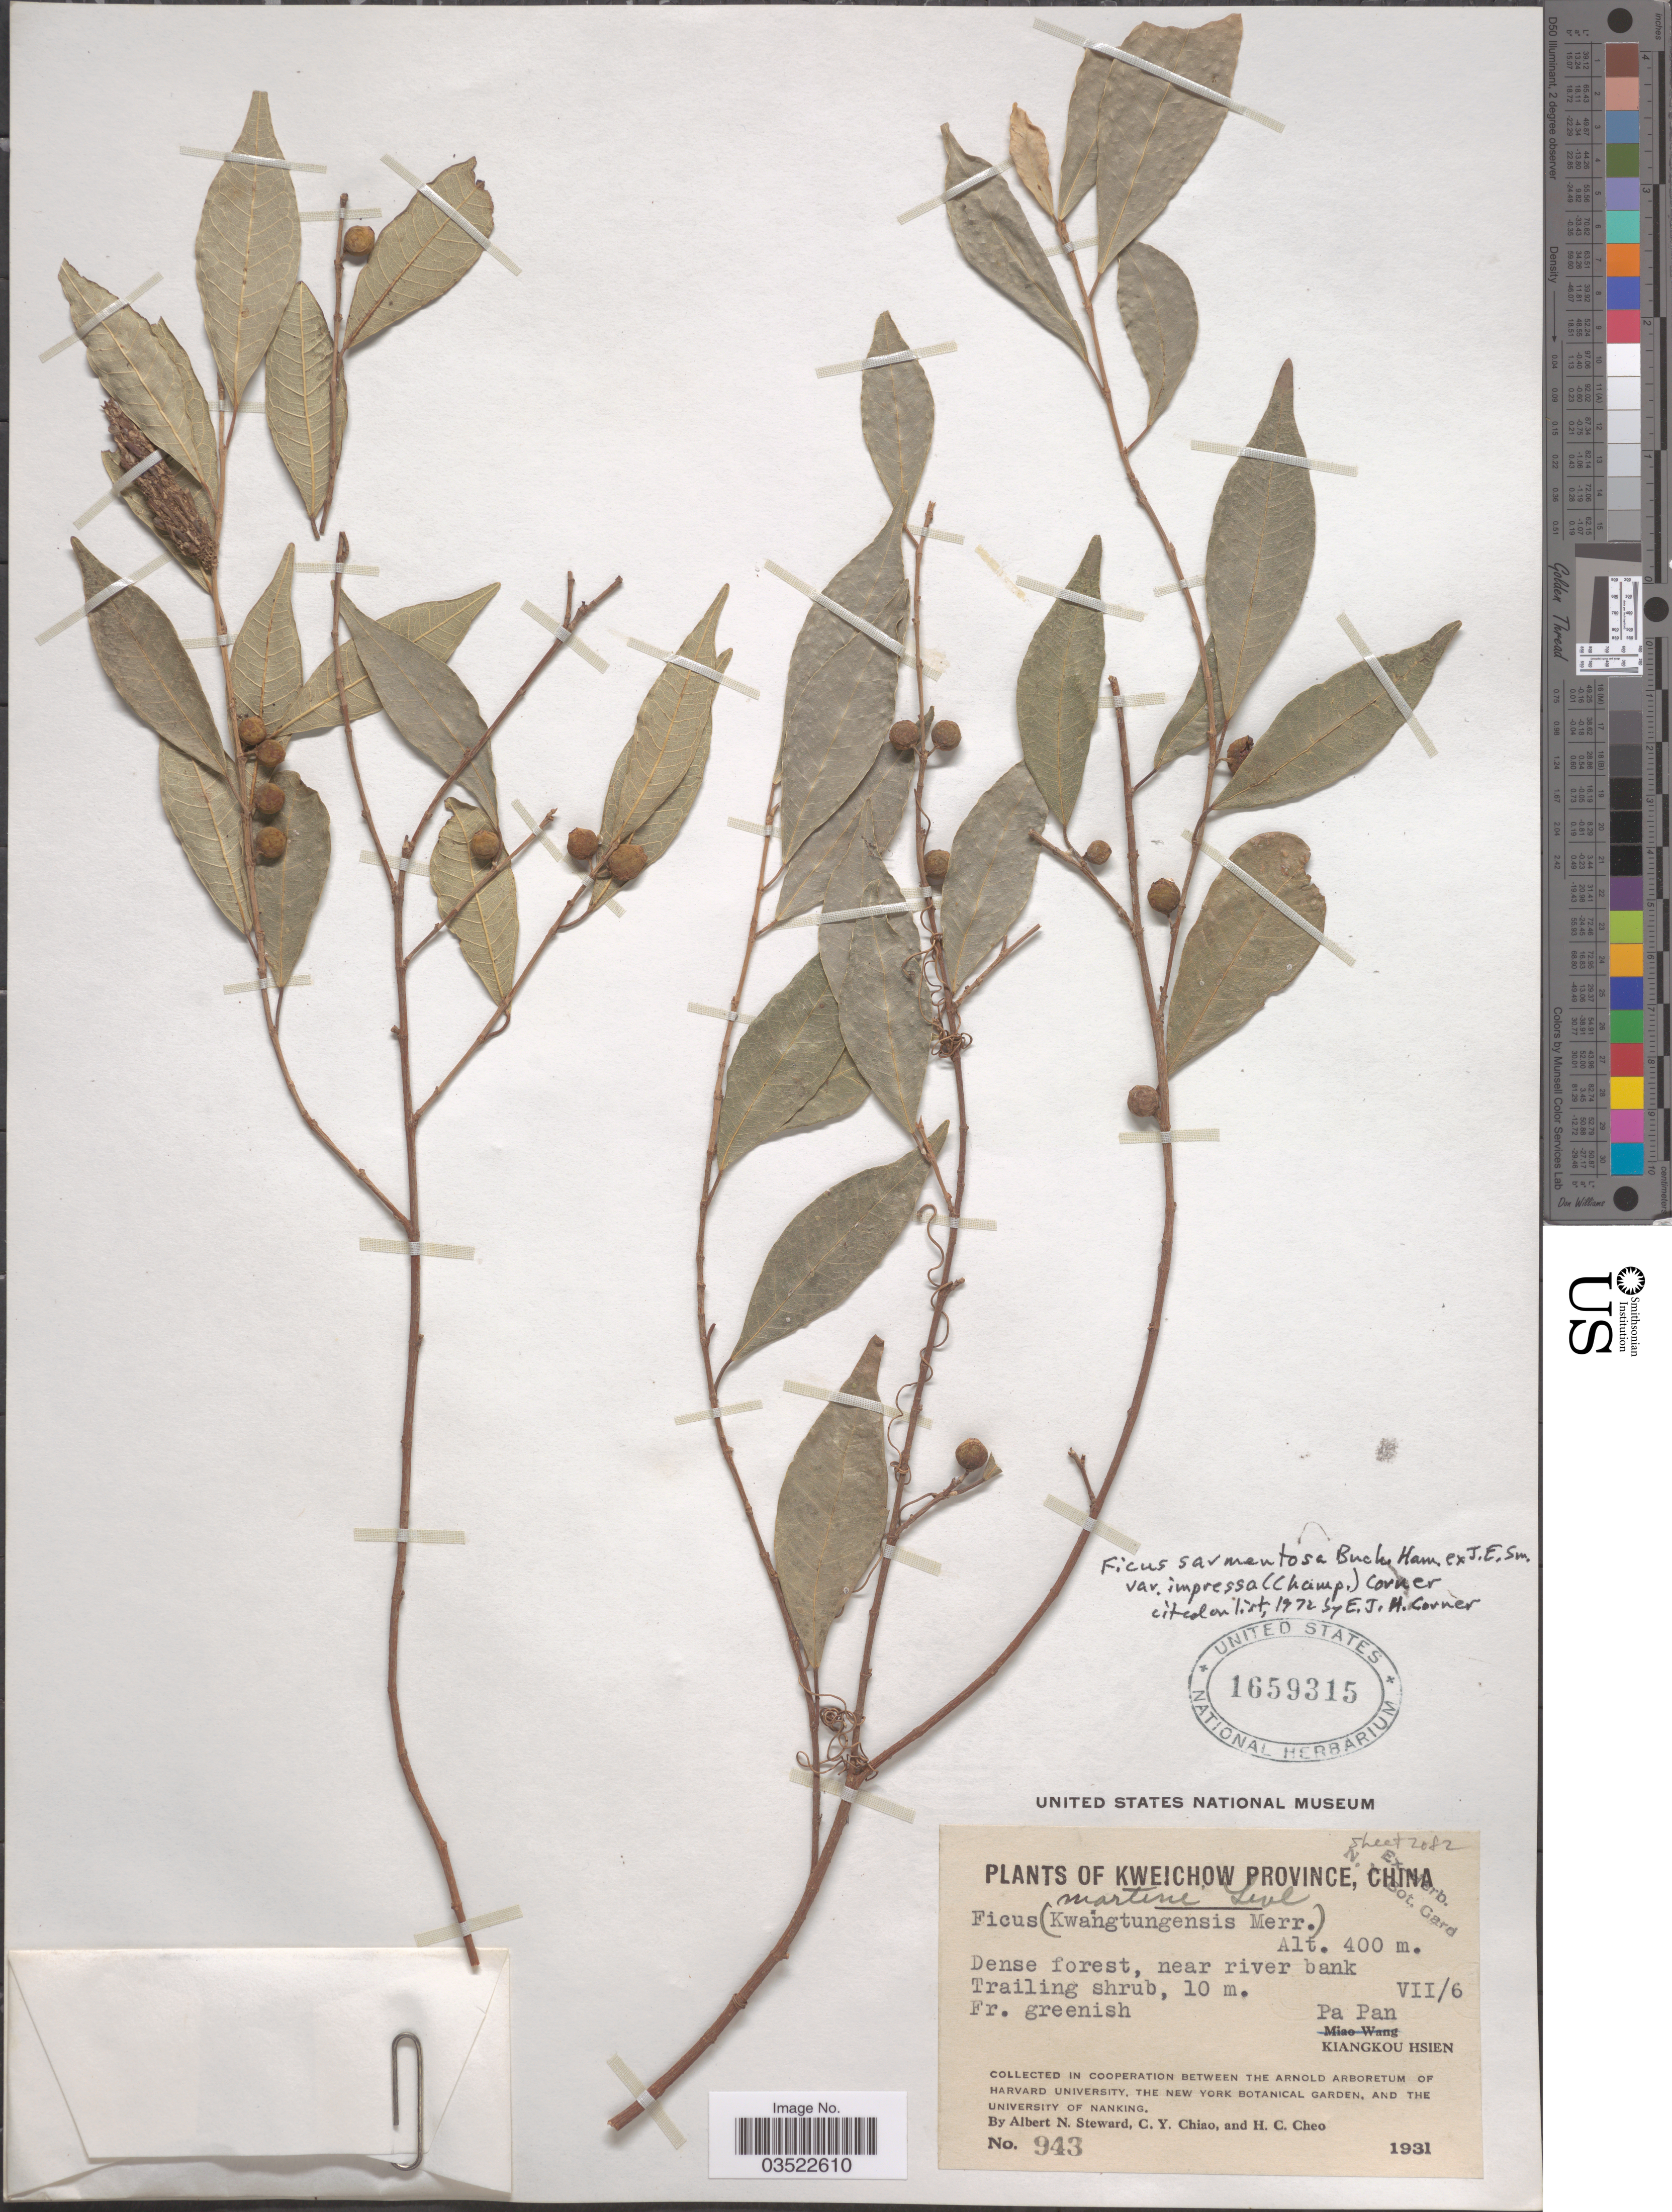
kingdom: Plantae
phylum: Tracheophyta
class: Magnoliopsida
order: Rosales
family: Moraceae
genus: Ficus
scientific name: Ficus sarmentosa var. impressa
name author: (Champ. ex Benth.) Corner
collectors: A. N. Steward, C. Y. Chiao & H. Cheo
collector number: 943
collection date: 1931-07-06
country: China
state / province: Guizhou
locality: Kweichow Province. Pa Pan. Kiangkou Hsien.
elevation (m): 400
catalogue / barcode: US 1659315